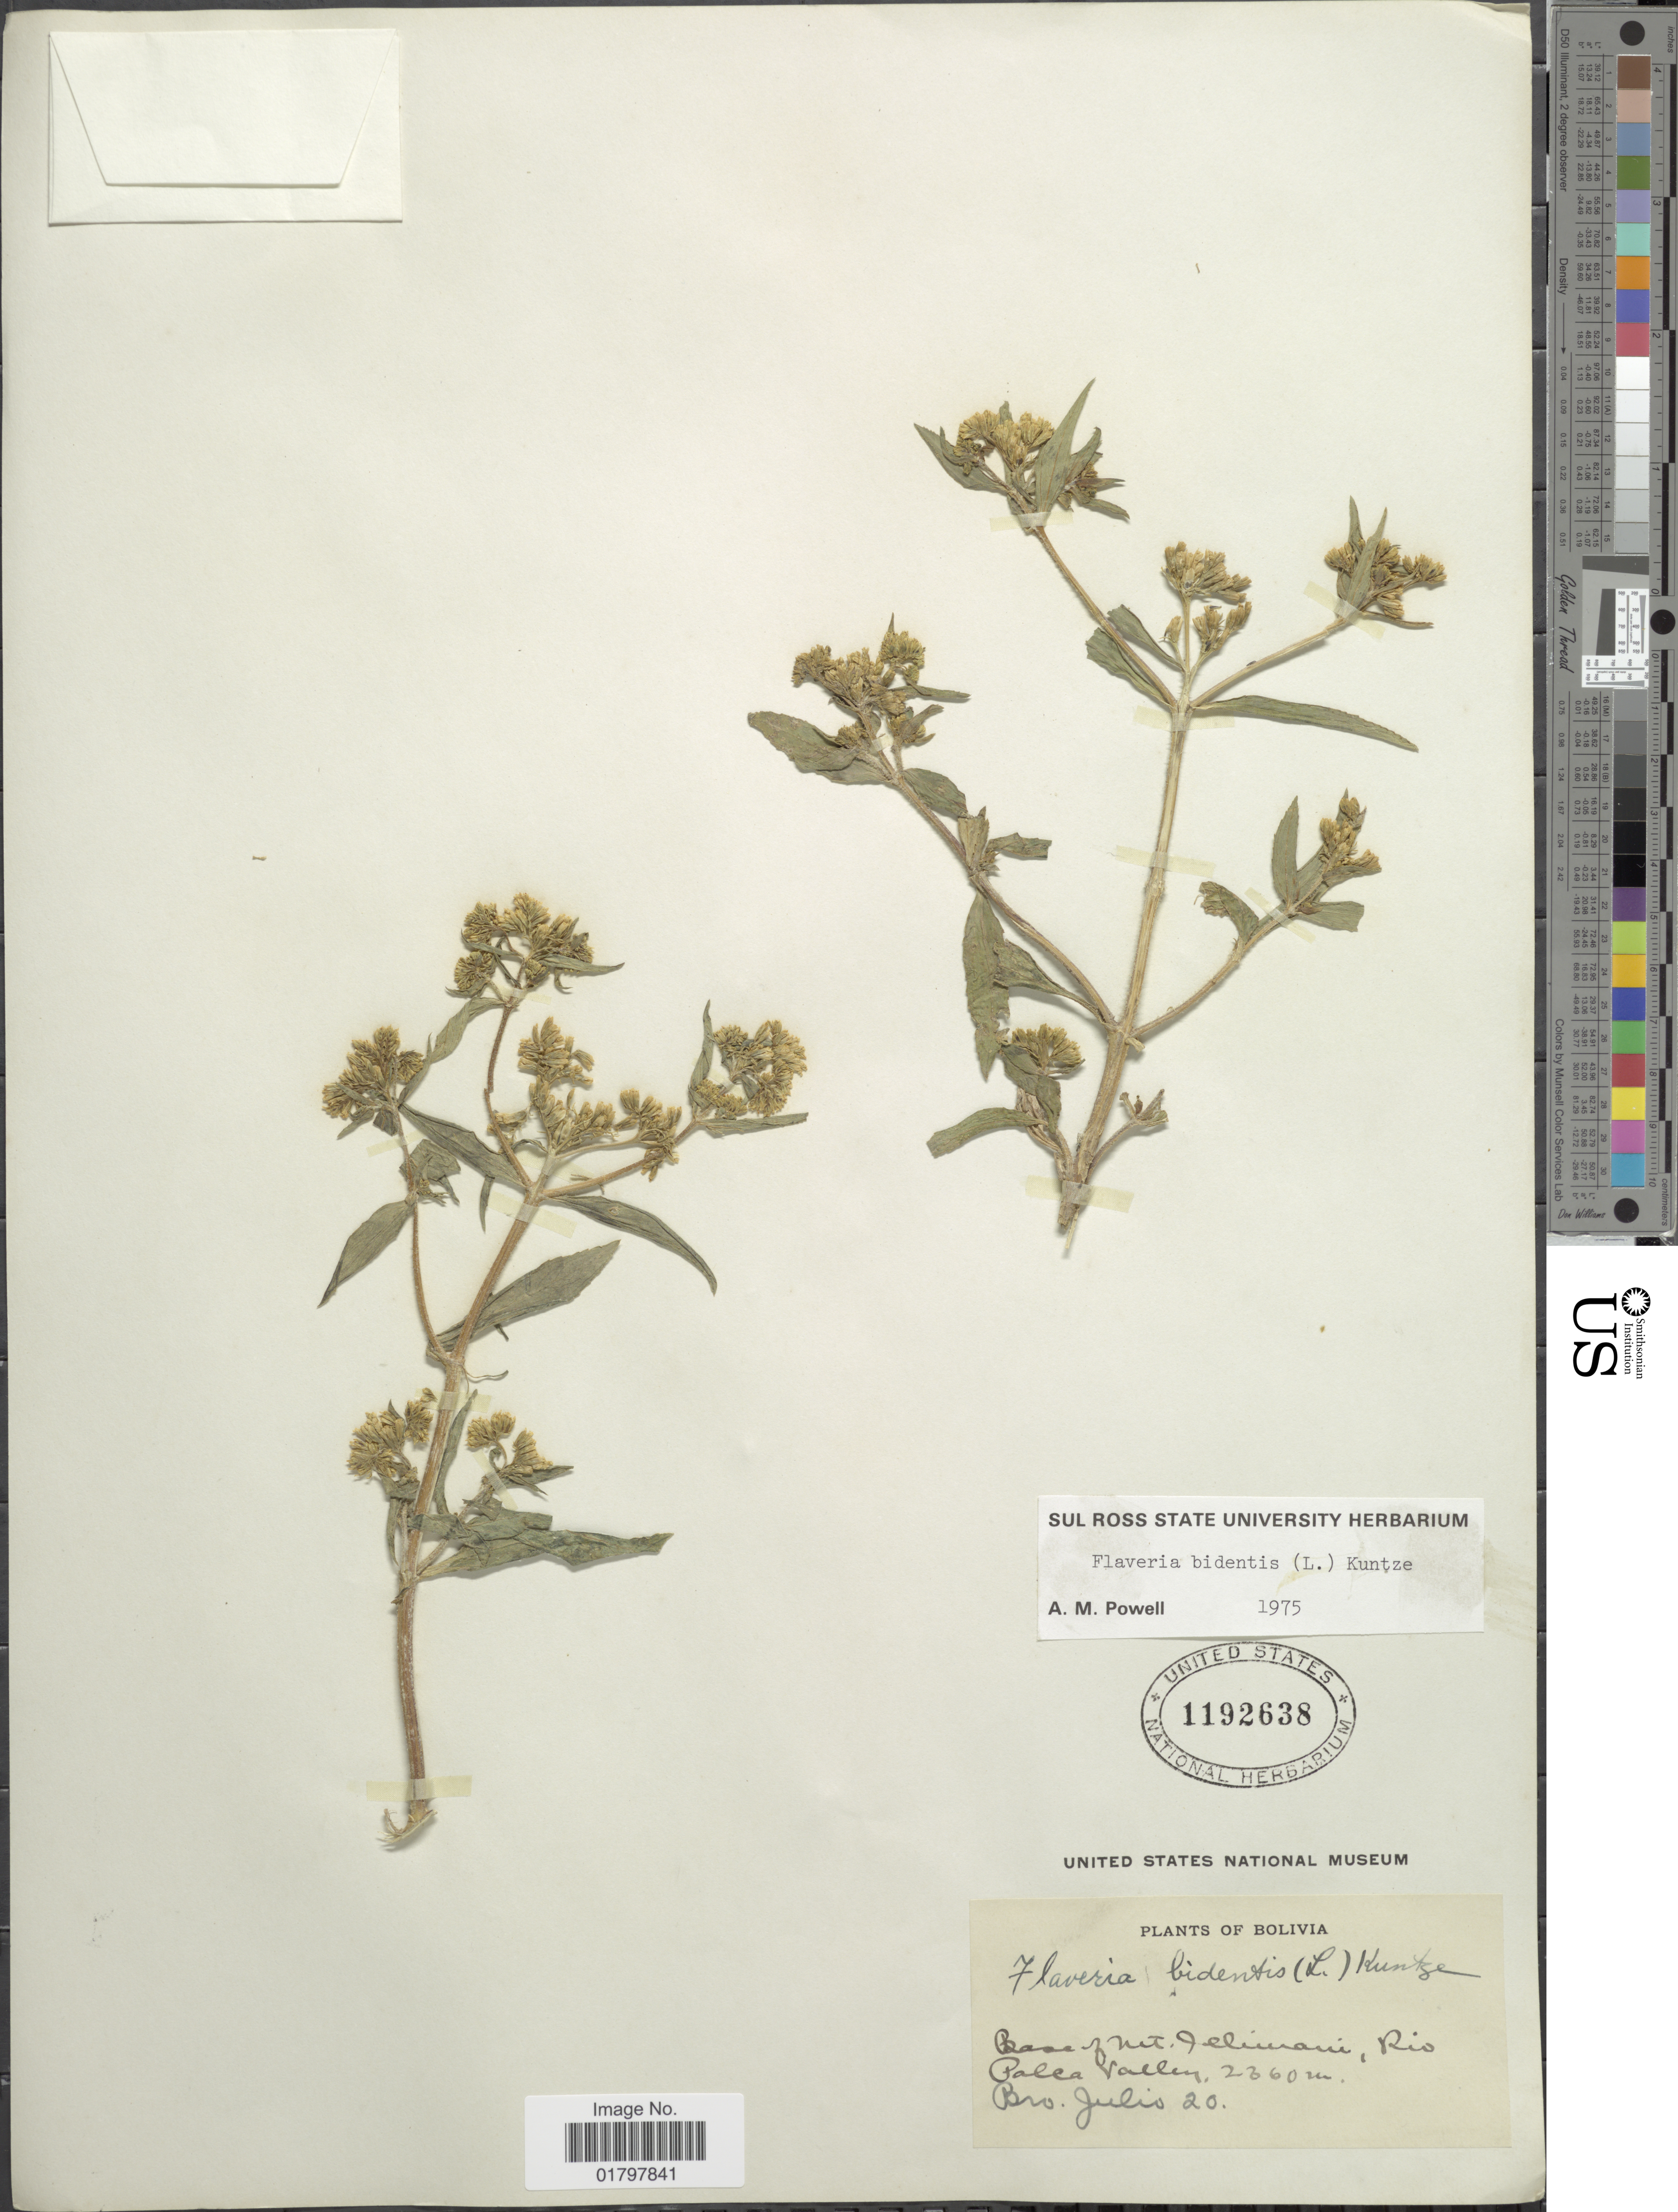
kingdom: Plantae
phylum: Tracheophyta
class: Magnoliopsida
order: Asterales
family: Asteraceae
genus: Flaveria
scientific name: Flaveria bidentis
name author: (L.) Kuntze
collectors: Bro. Julio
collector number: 20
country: Bolivia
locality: Base of Mt. Illimani Rio Palca Valley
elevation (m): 2360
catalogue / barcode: US 1192638